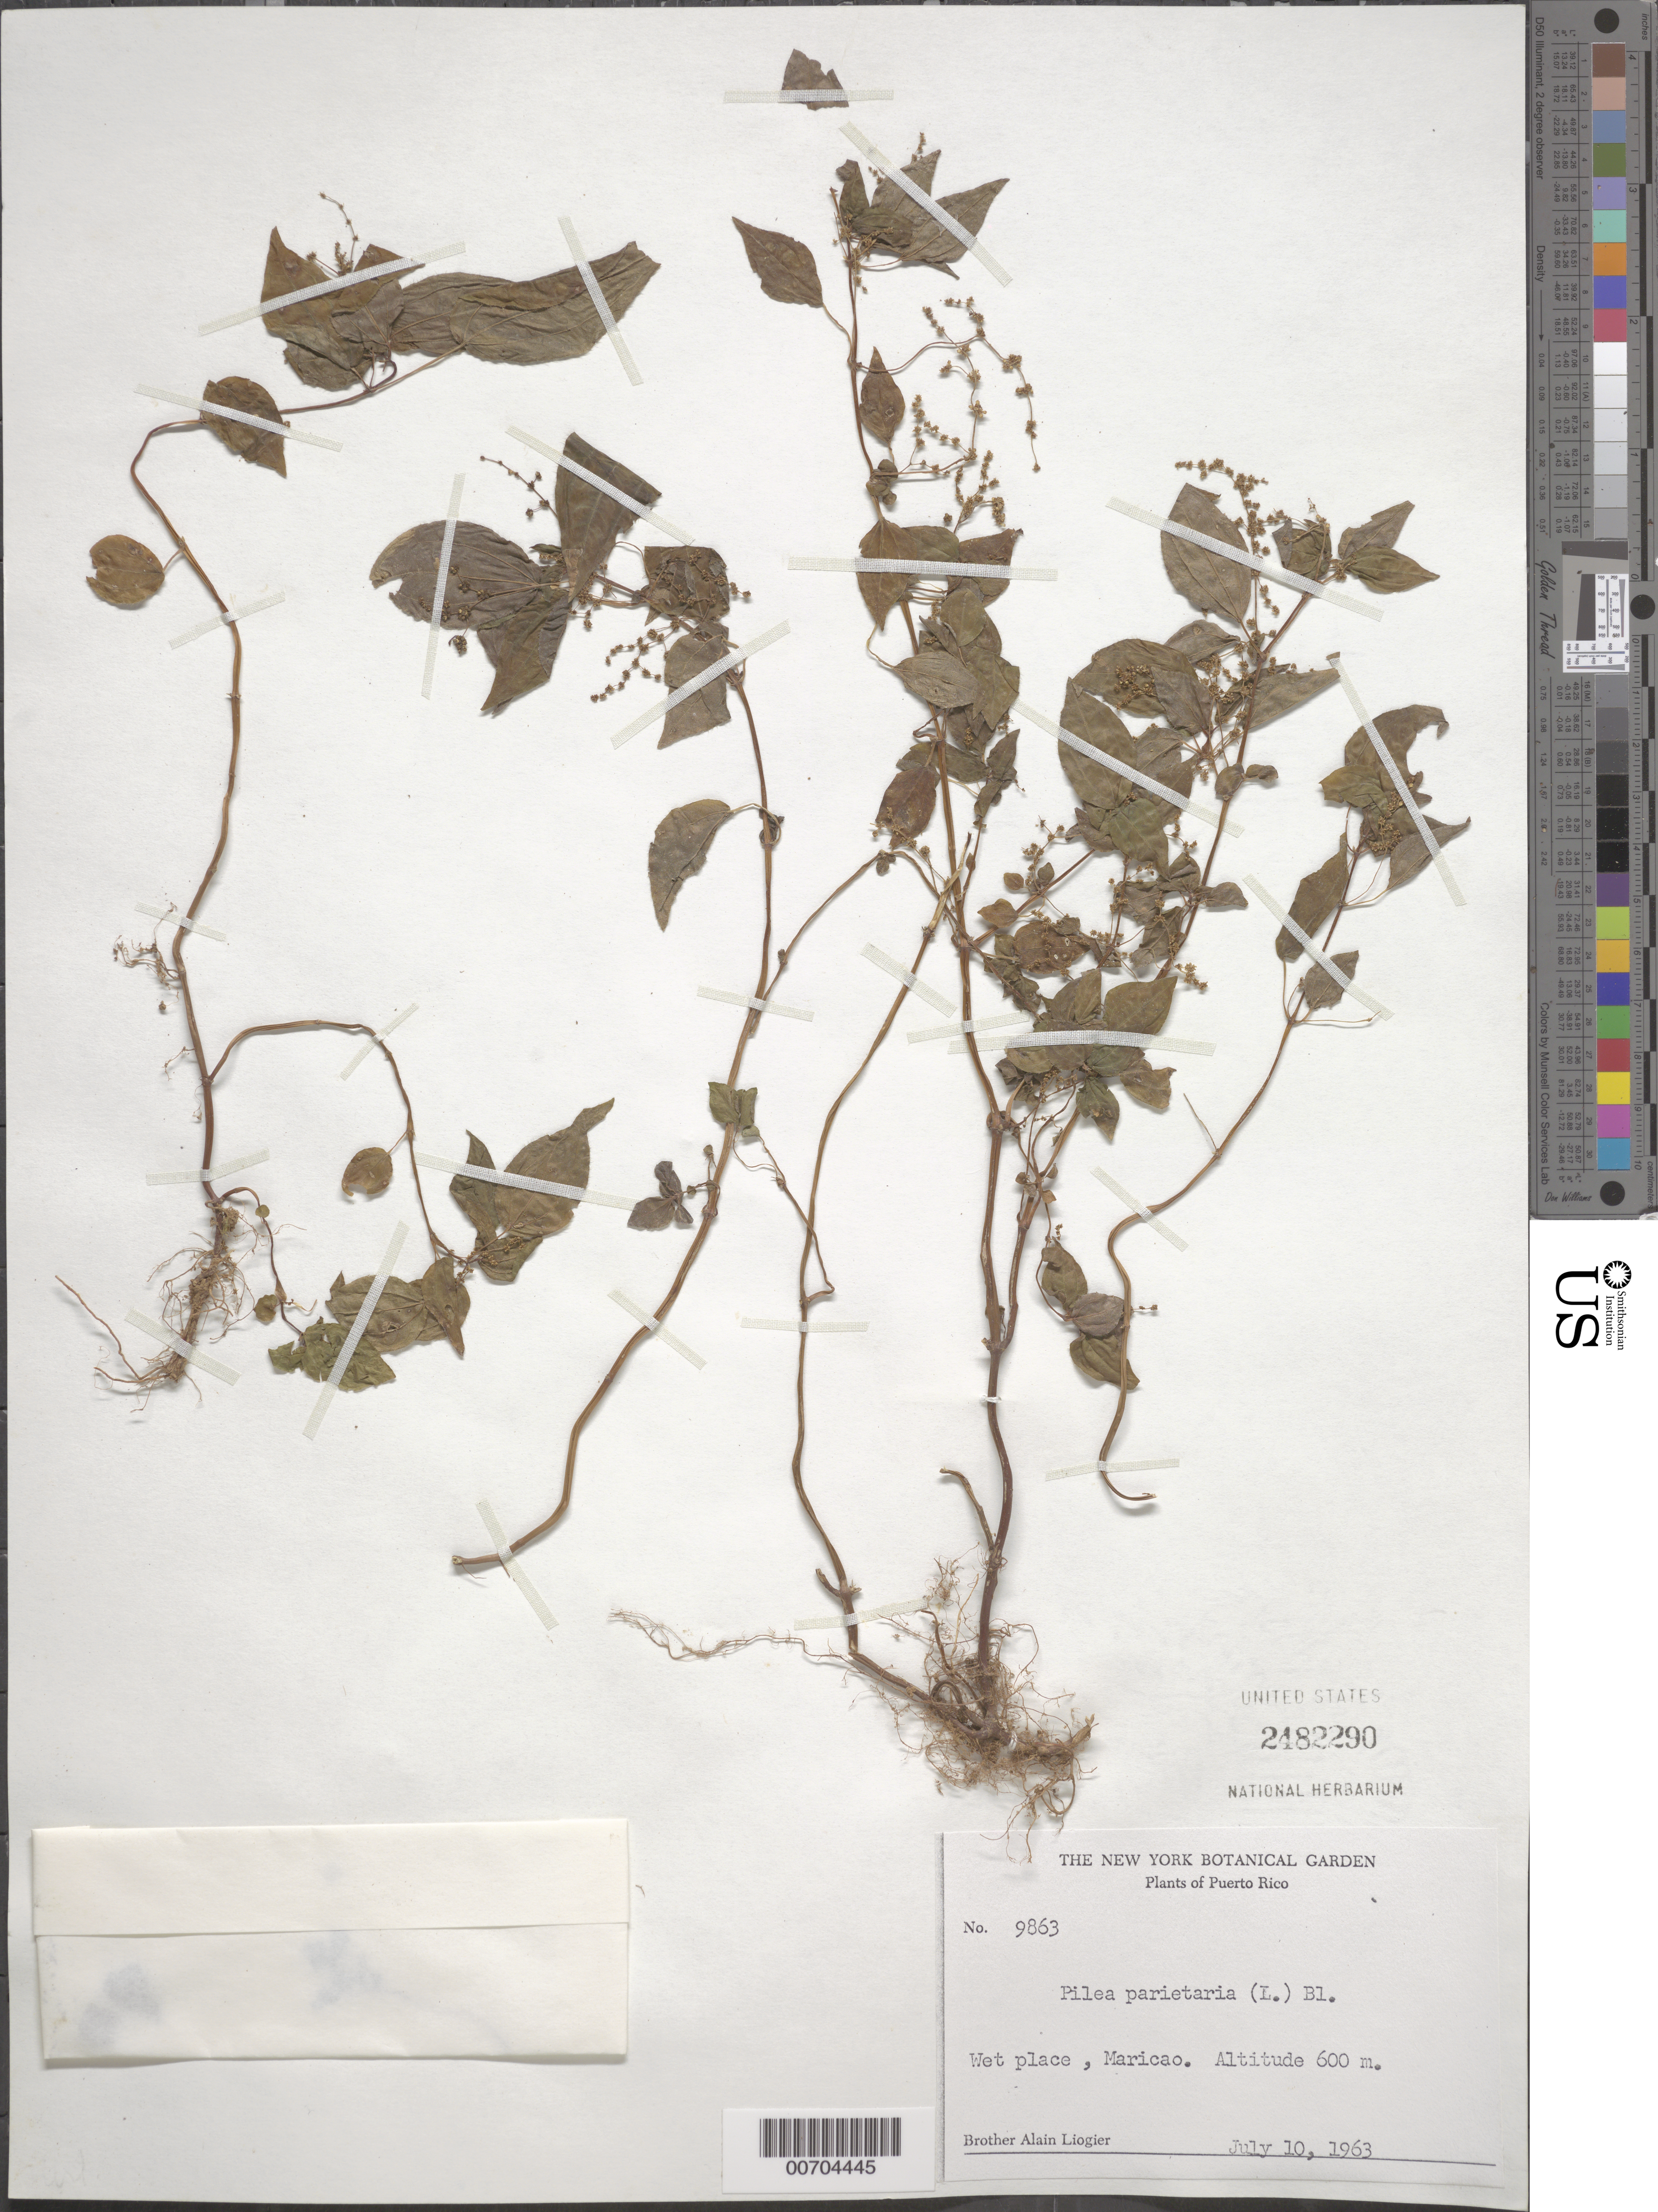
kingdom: Plantae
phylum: Tracheophyta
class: Magnoliopsida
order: Rosales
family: Urticaceae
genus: Pilea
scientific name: Pilea parietaria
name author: (L.) Blume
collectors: A. H. Liogier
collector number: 9863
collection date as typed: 10 Jul 1963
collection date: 1963-07-10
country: Puerto Rico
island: Greater Antilles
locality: Maricao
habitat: Wet places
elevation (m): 600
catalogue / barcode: US 2482290